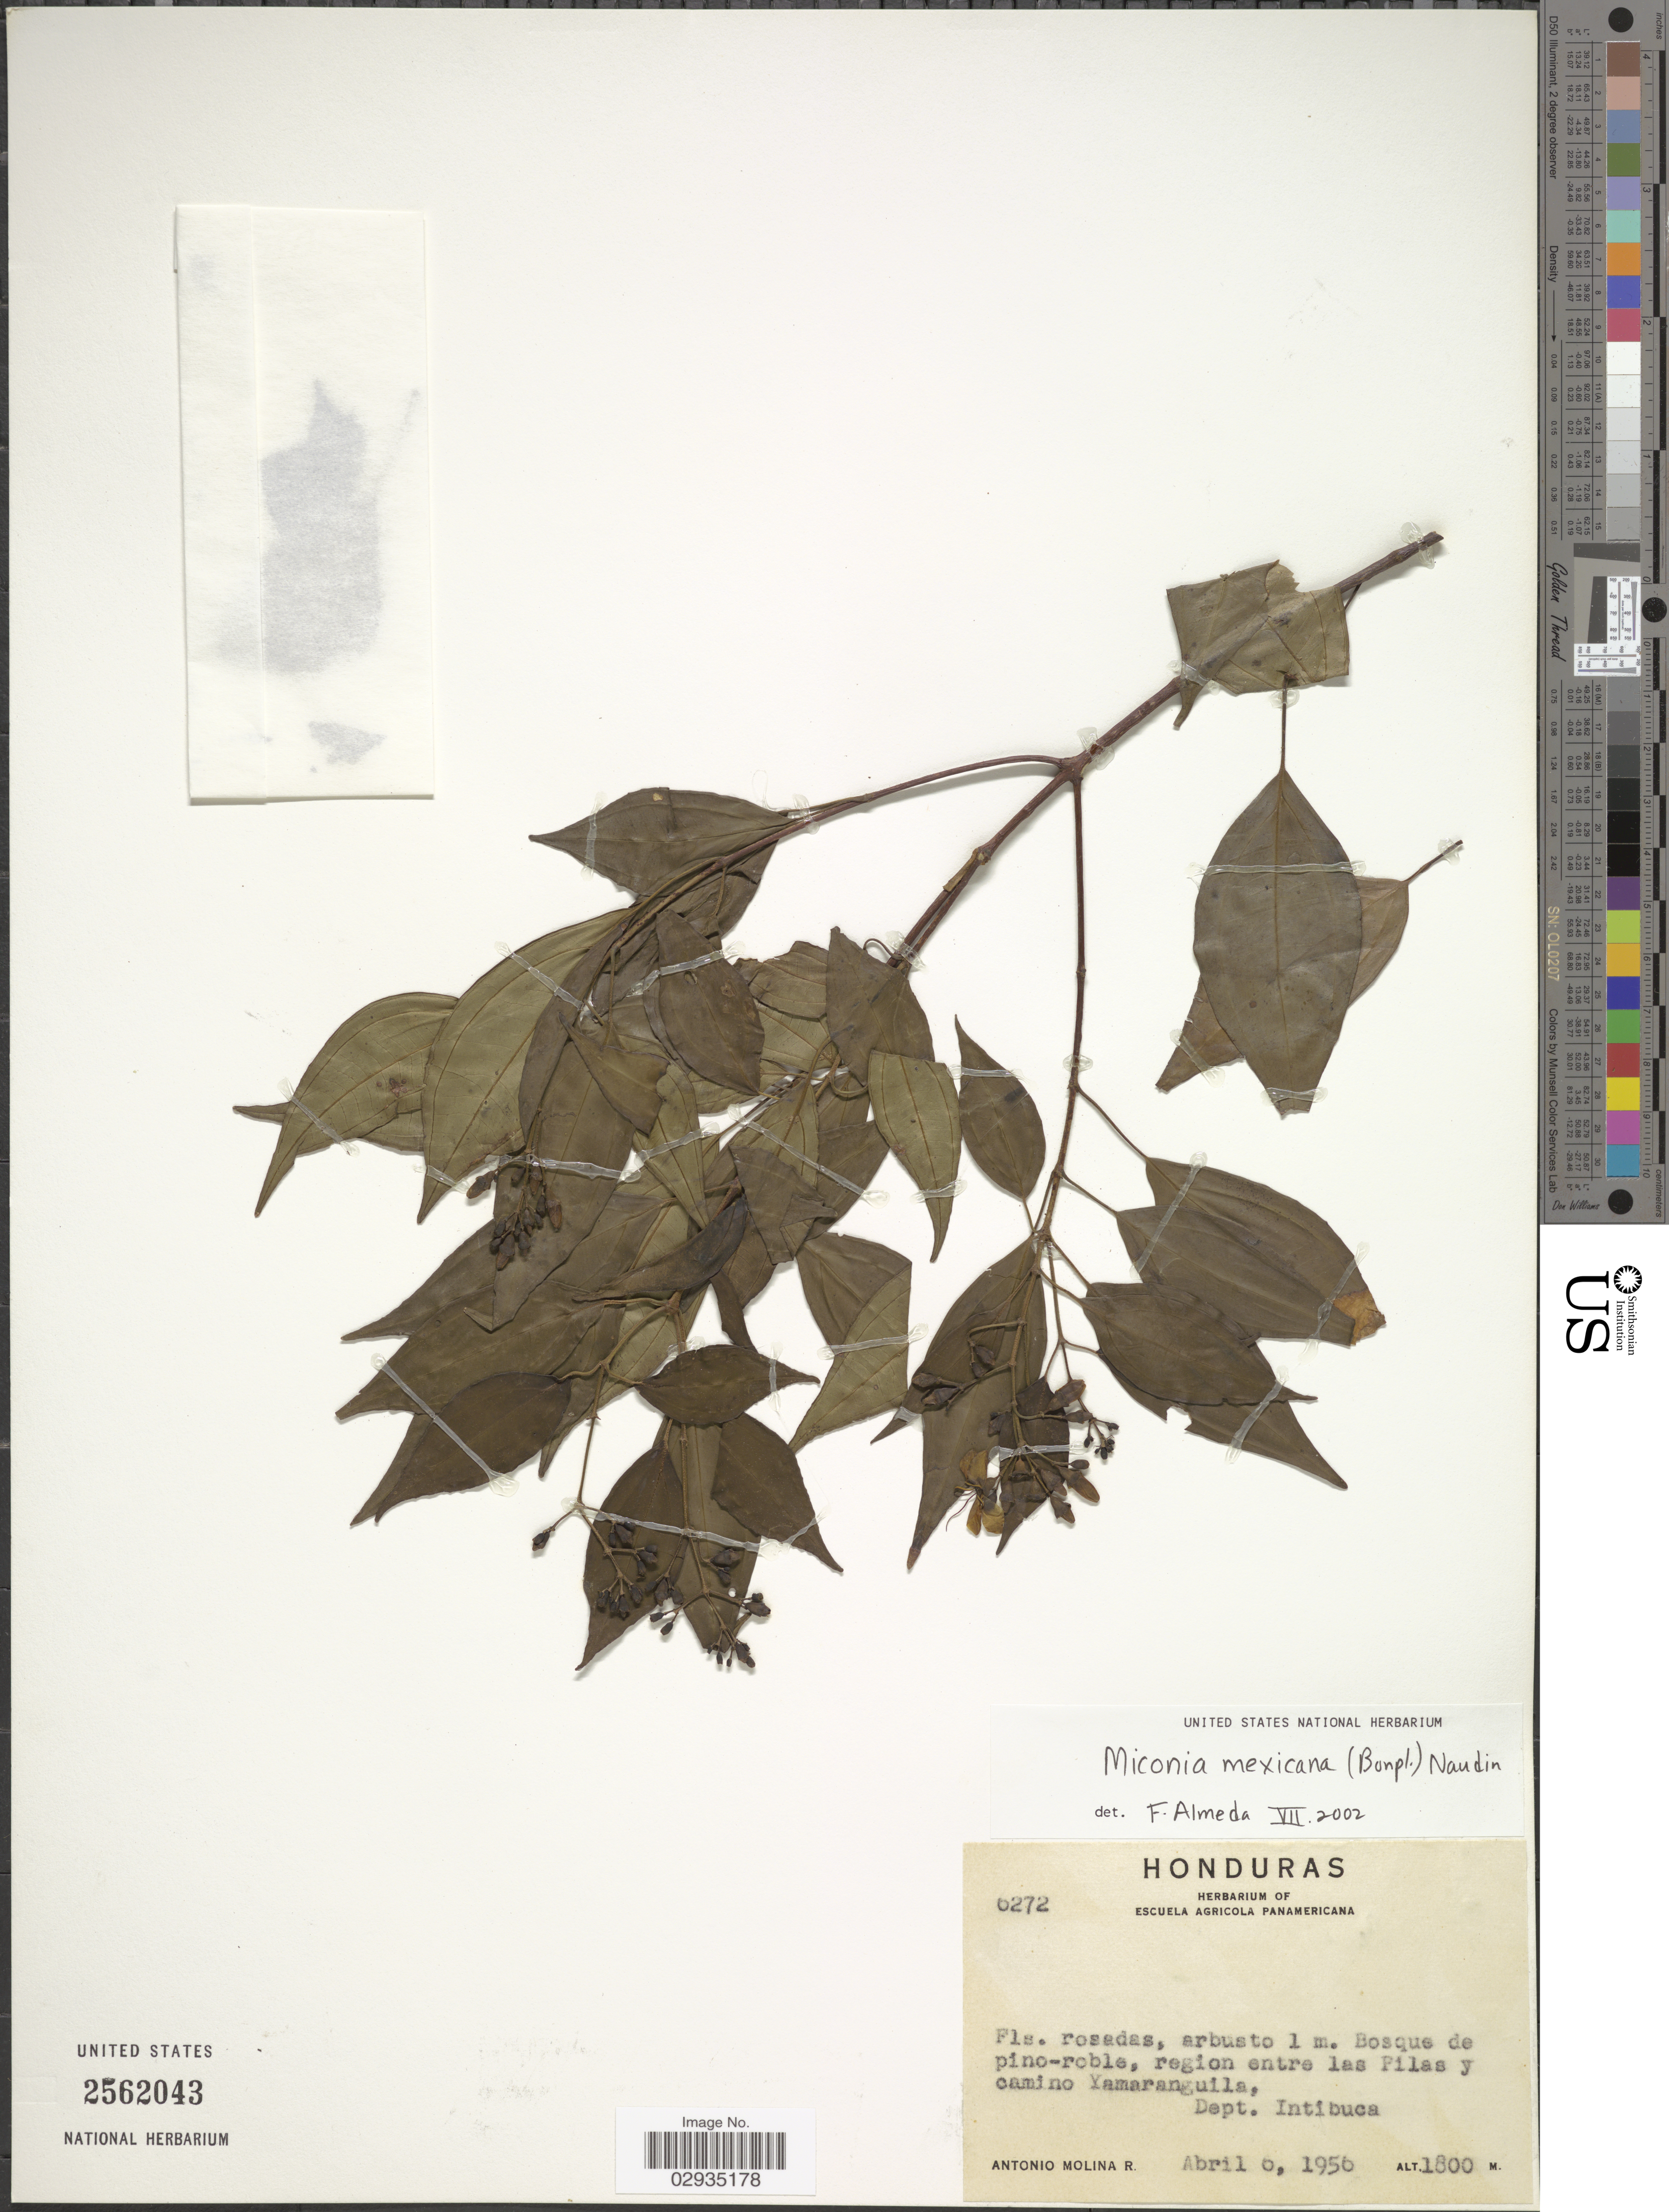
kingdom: Plantae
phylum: Tracheophyta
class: Magnoliopsida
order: Myrtales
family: Melastomataceae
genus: Miconia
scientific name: Miconia mexicana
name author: (Bonpl.) Naudin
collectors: A. Molina R.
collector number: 6272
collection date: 1956-04-06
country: Honduras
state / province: Intibuca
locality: Region entre las Pilas y camino Yamaranguila, Dept. Intibuca.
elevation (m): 1800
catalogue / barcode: US 2562043